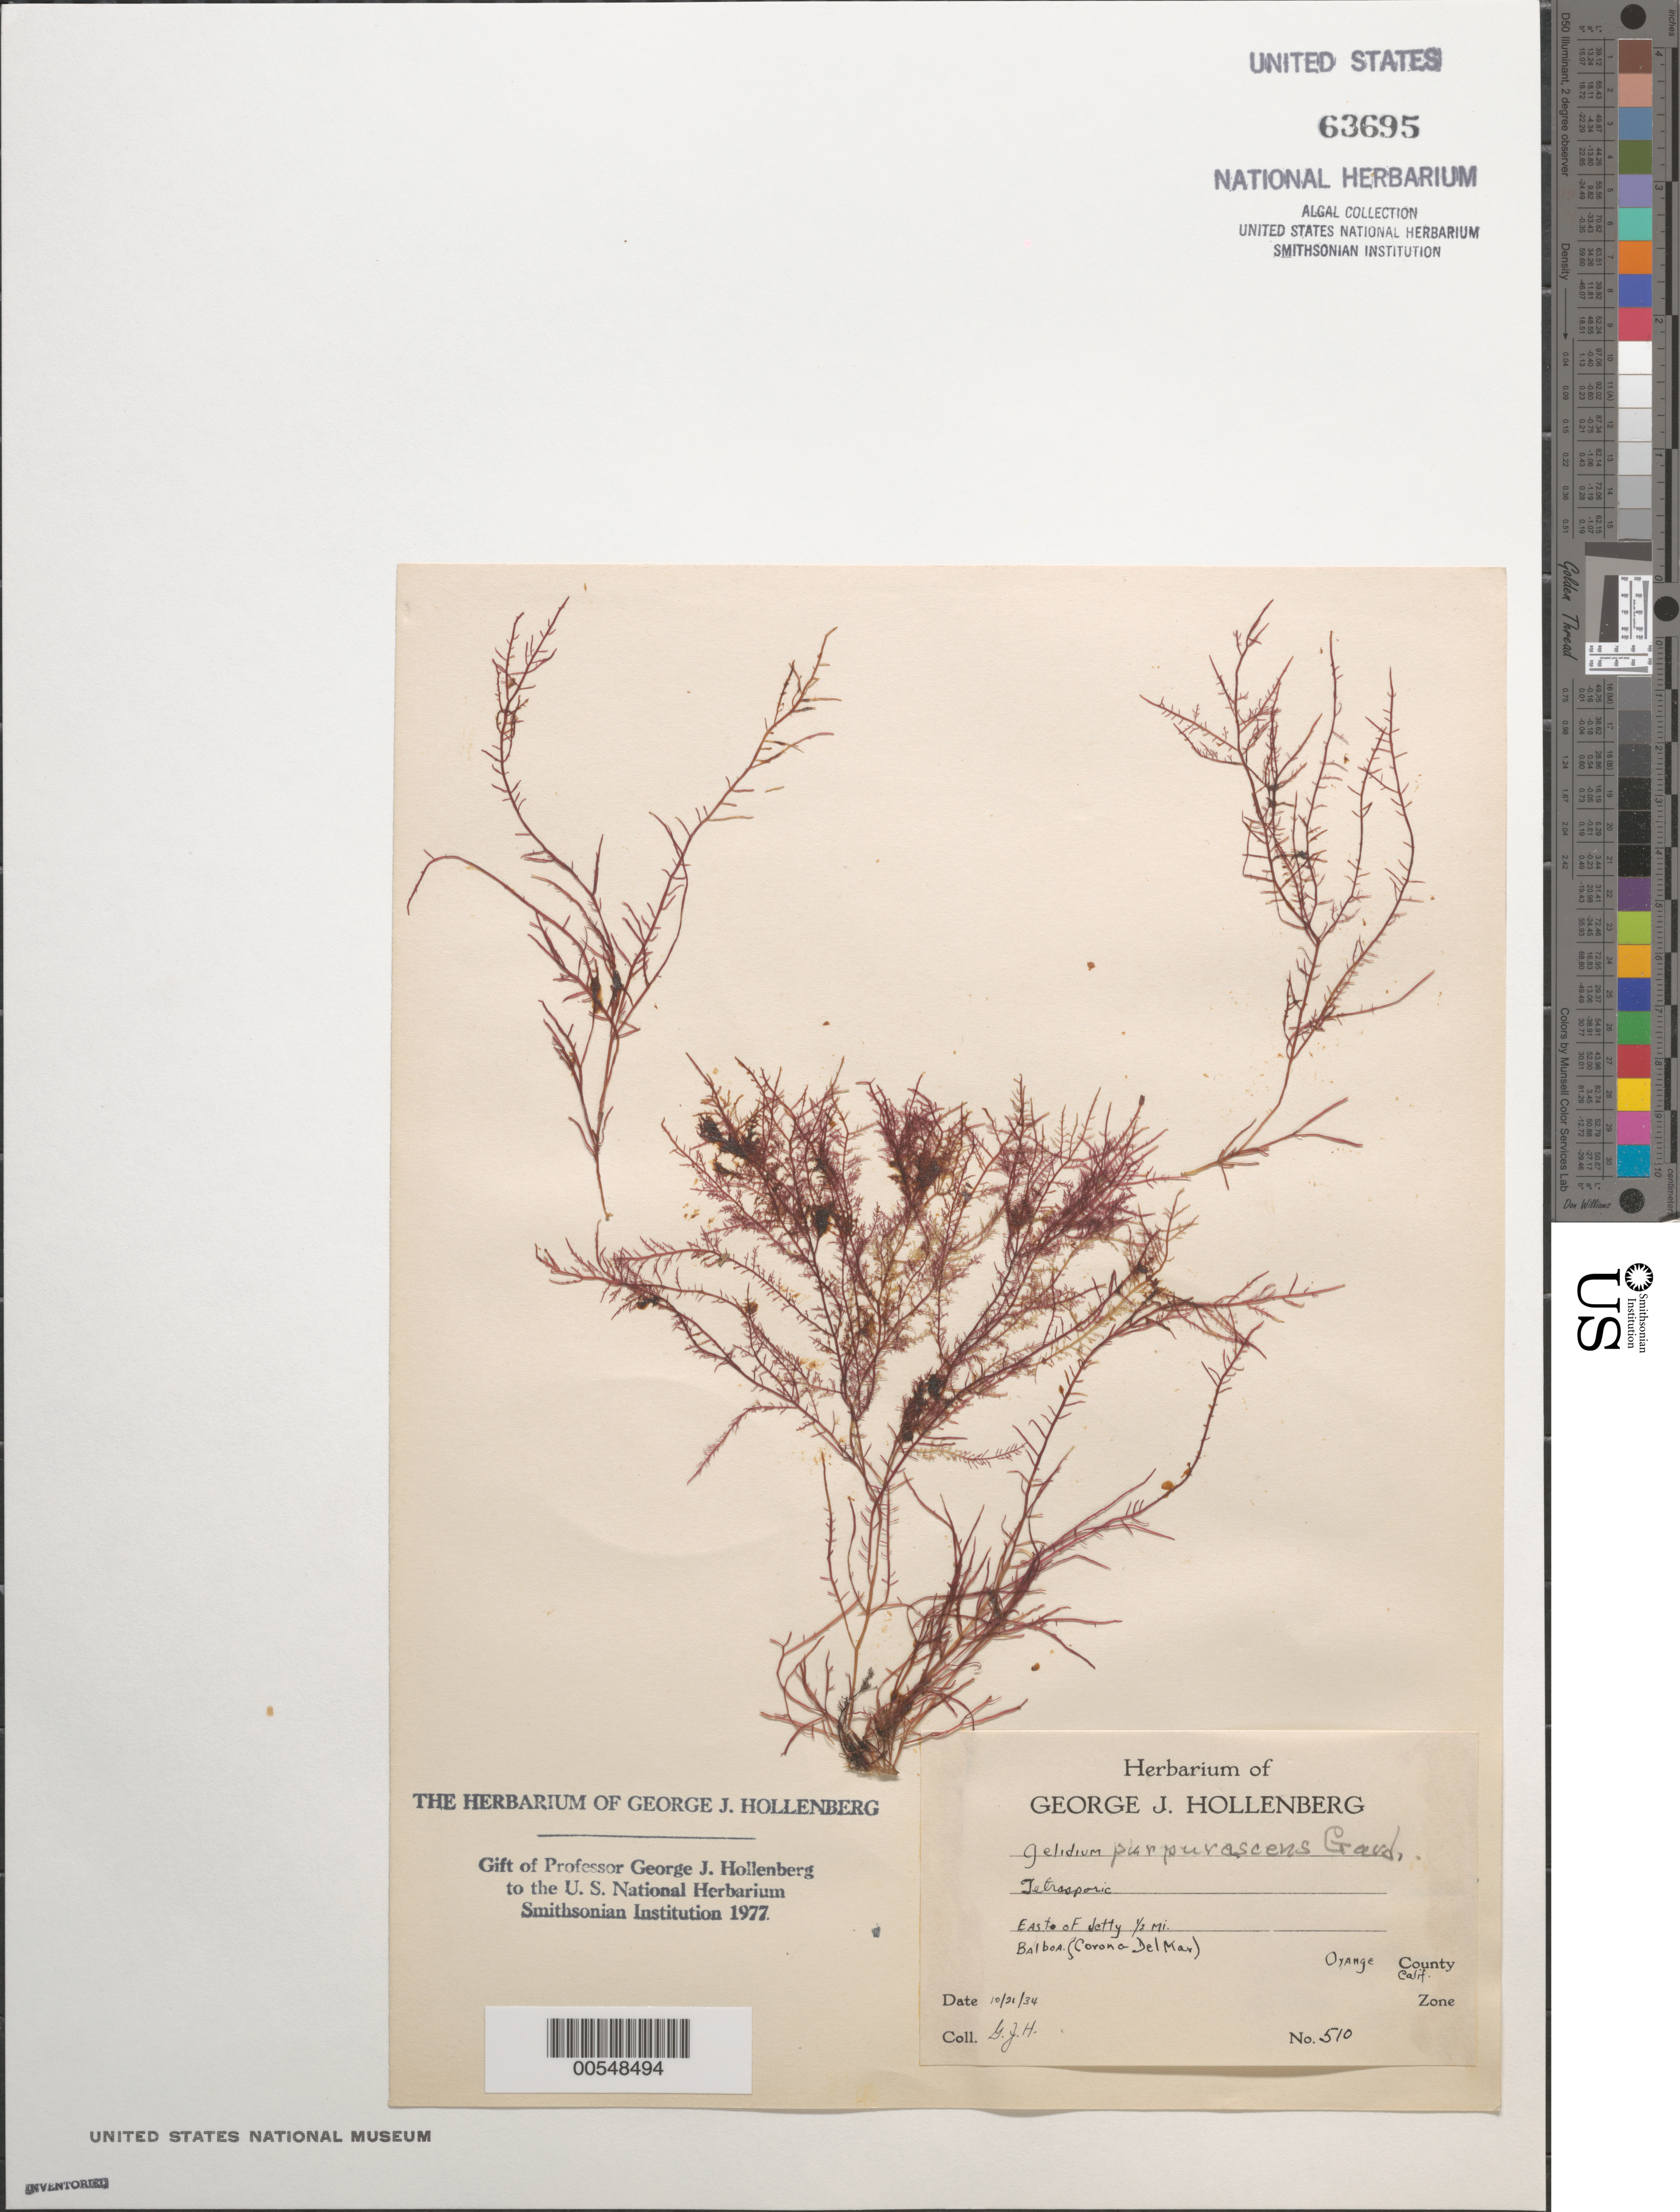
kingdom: Plantae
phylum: Rhodophyta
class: Florideophyceae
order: Gelidiales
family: Gelidiaceae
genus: Gelidium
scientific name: Gelidium purpurascens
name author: N.L. Gardner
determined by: Hollenberg, George J.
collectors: G. Hollenberg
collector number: GJH 510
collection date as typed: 21 Oct 1934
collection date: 1934-10-21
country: United States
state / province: California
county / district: Orange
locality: Balboa (Corona del Mar)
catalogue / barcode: US 63695